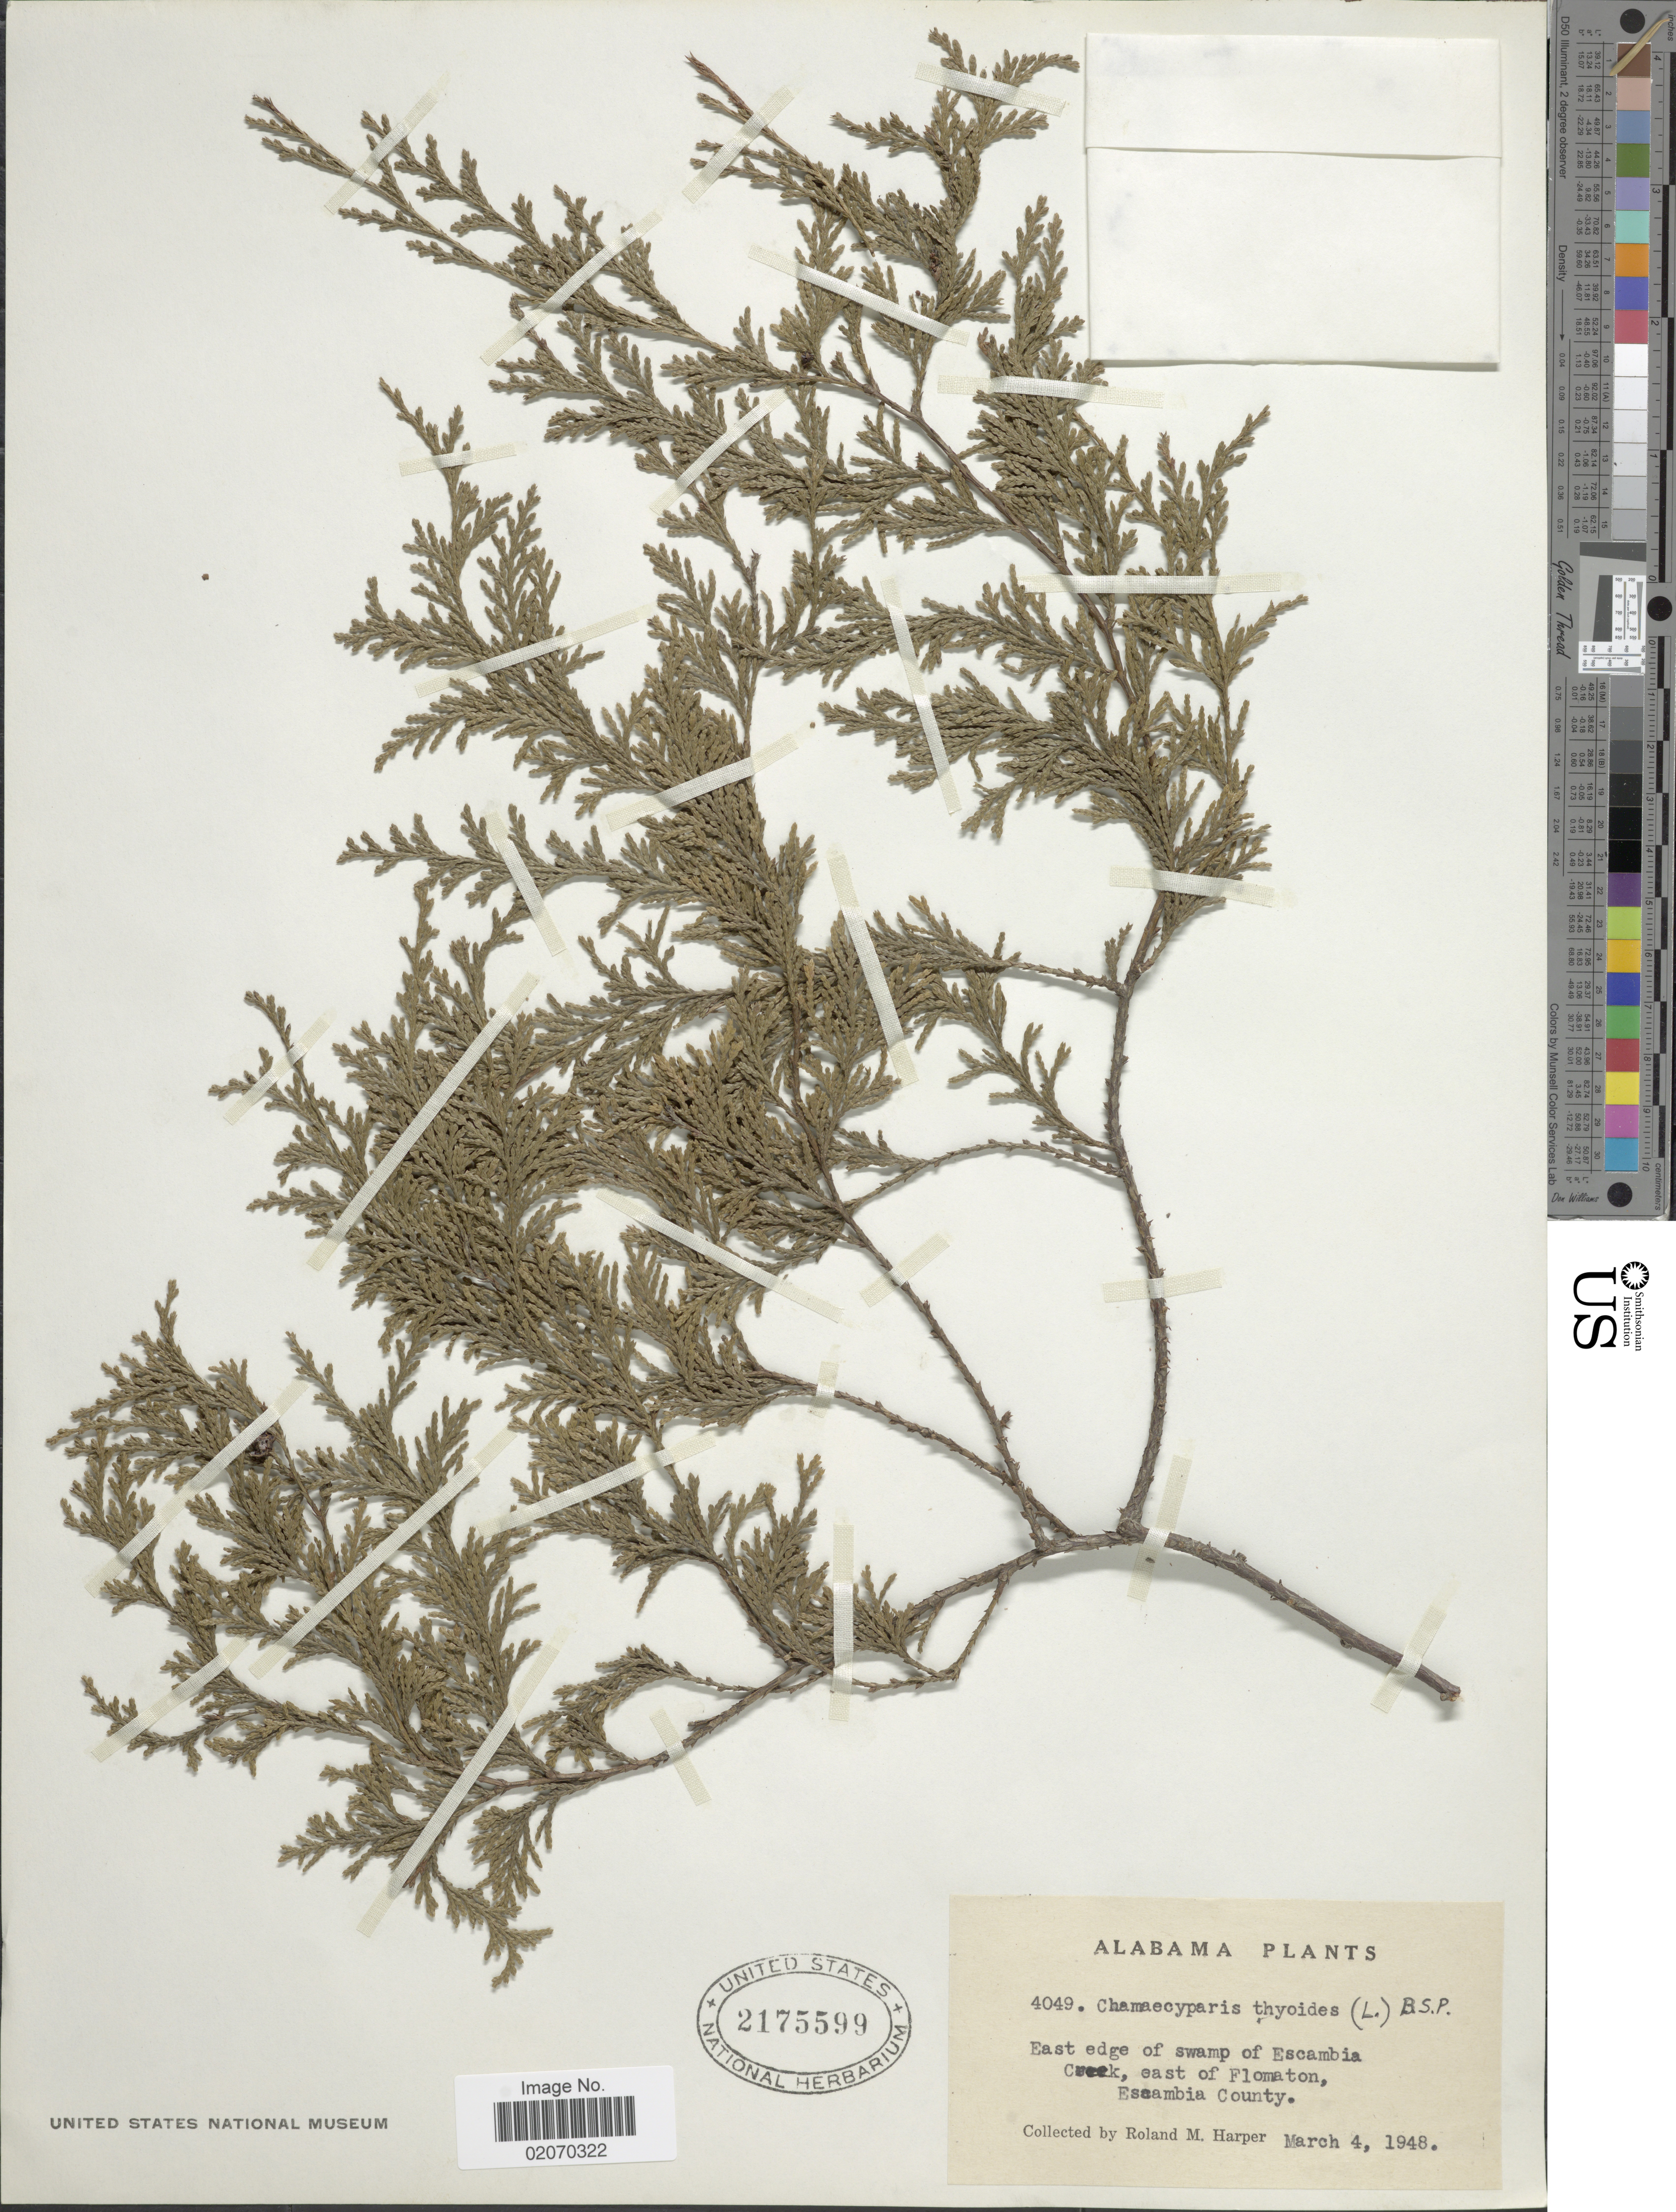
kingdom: Plantae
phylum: Tracheophyta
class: Pinopsida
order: Pinales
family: Cupressaceae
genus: Chamaecyparis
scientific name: Chamaecyparis thyoides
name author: (L.) Britton, Stearns & Poggenb.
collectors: R. M. Harper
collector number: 4049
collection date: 1948-03-04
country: United States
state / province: Alabama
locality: East edge of swamp of Escambia Creek, east of Flomaton, Escambia County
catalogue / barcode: US 2175599